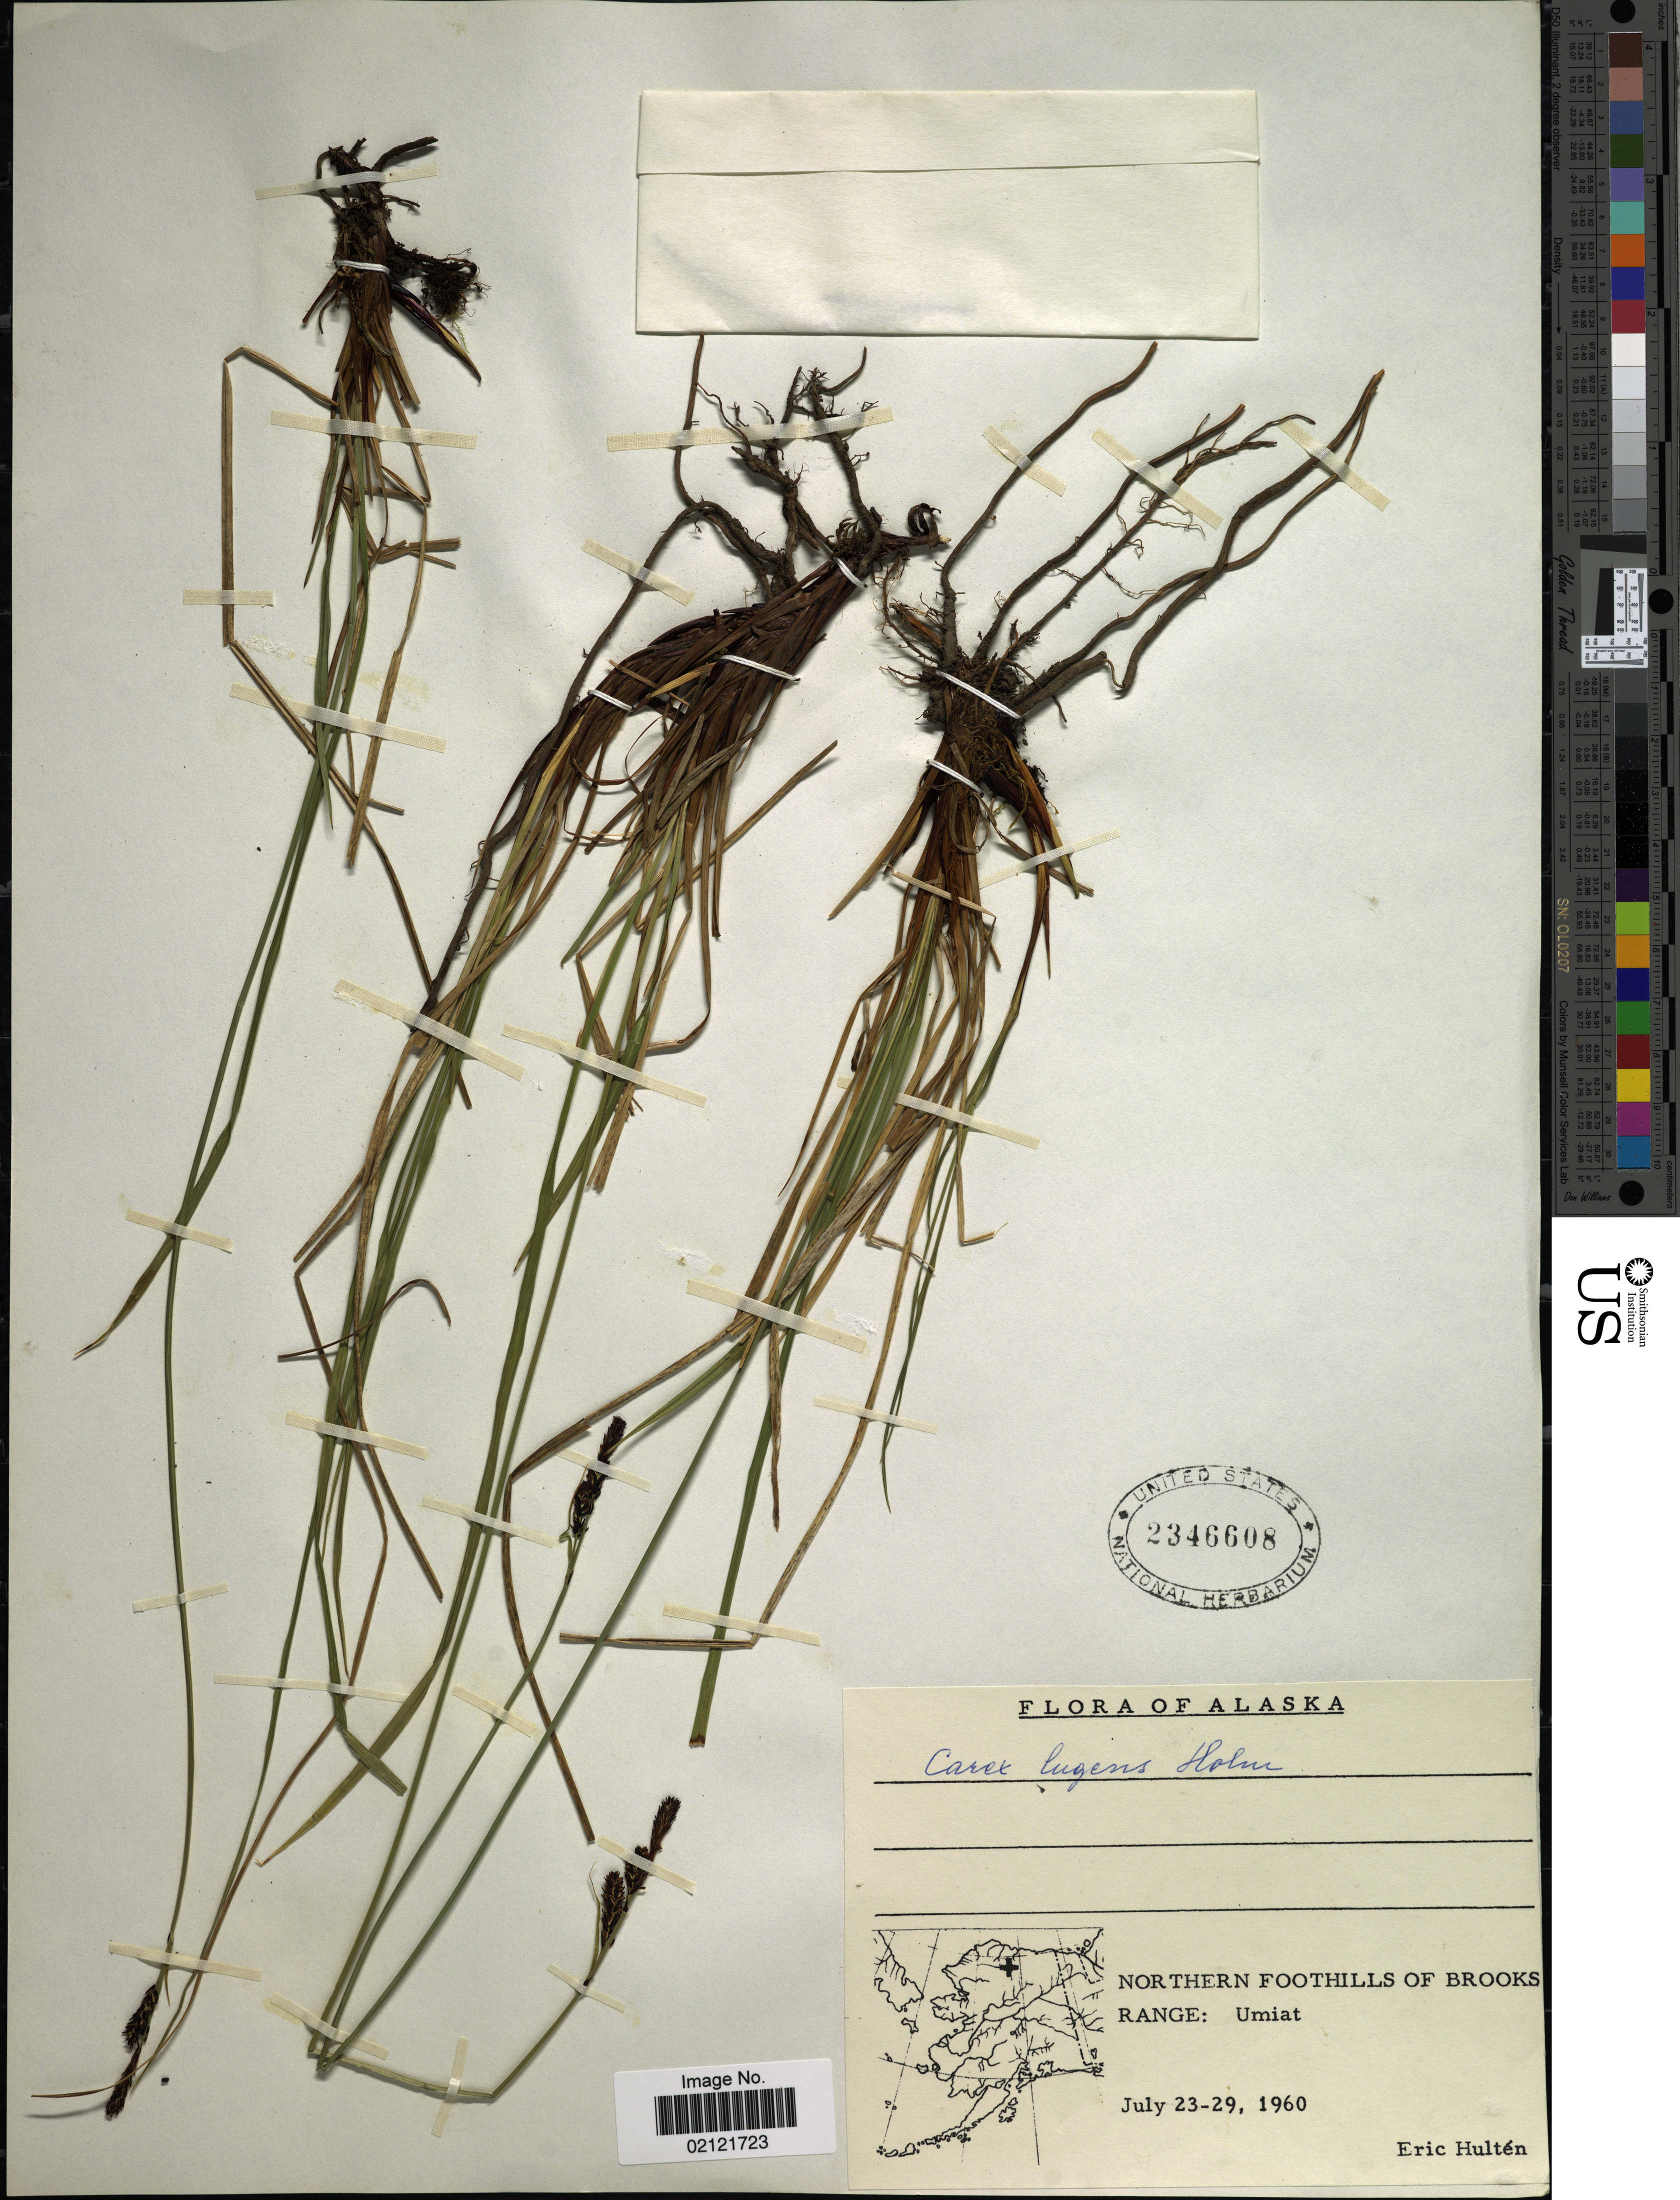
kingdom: Plantae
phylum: Tracheophyta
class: Liliopsida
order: Poales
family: Cyperaceae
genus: Carex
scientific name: Carex bigelowii subsp. lugens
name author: (Holm) T.V. Egorova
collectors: E. G. Hultén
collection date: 1960-07-23/1960-07-29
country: United States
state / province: Alaska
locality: Northern Foothills of Brooks Range: Umiat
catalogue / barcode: US 2346608